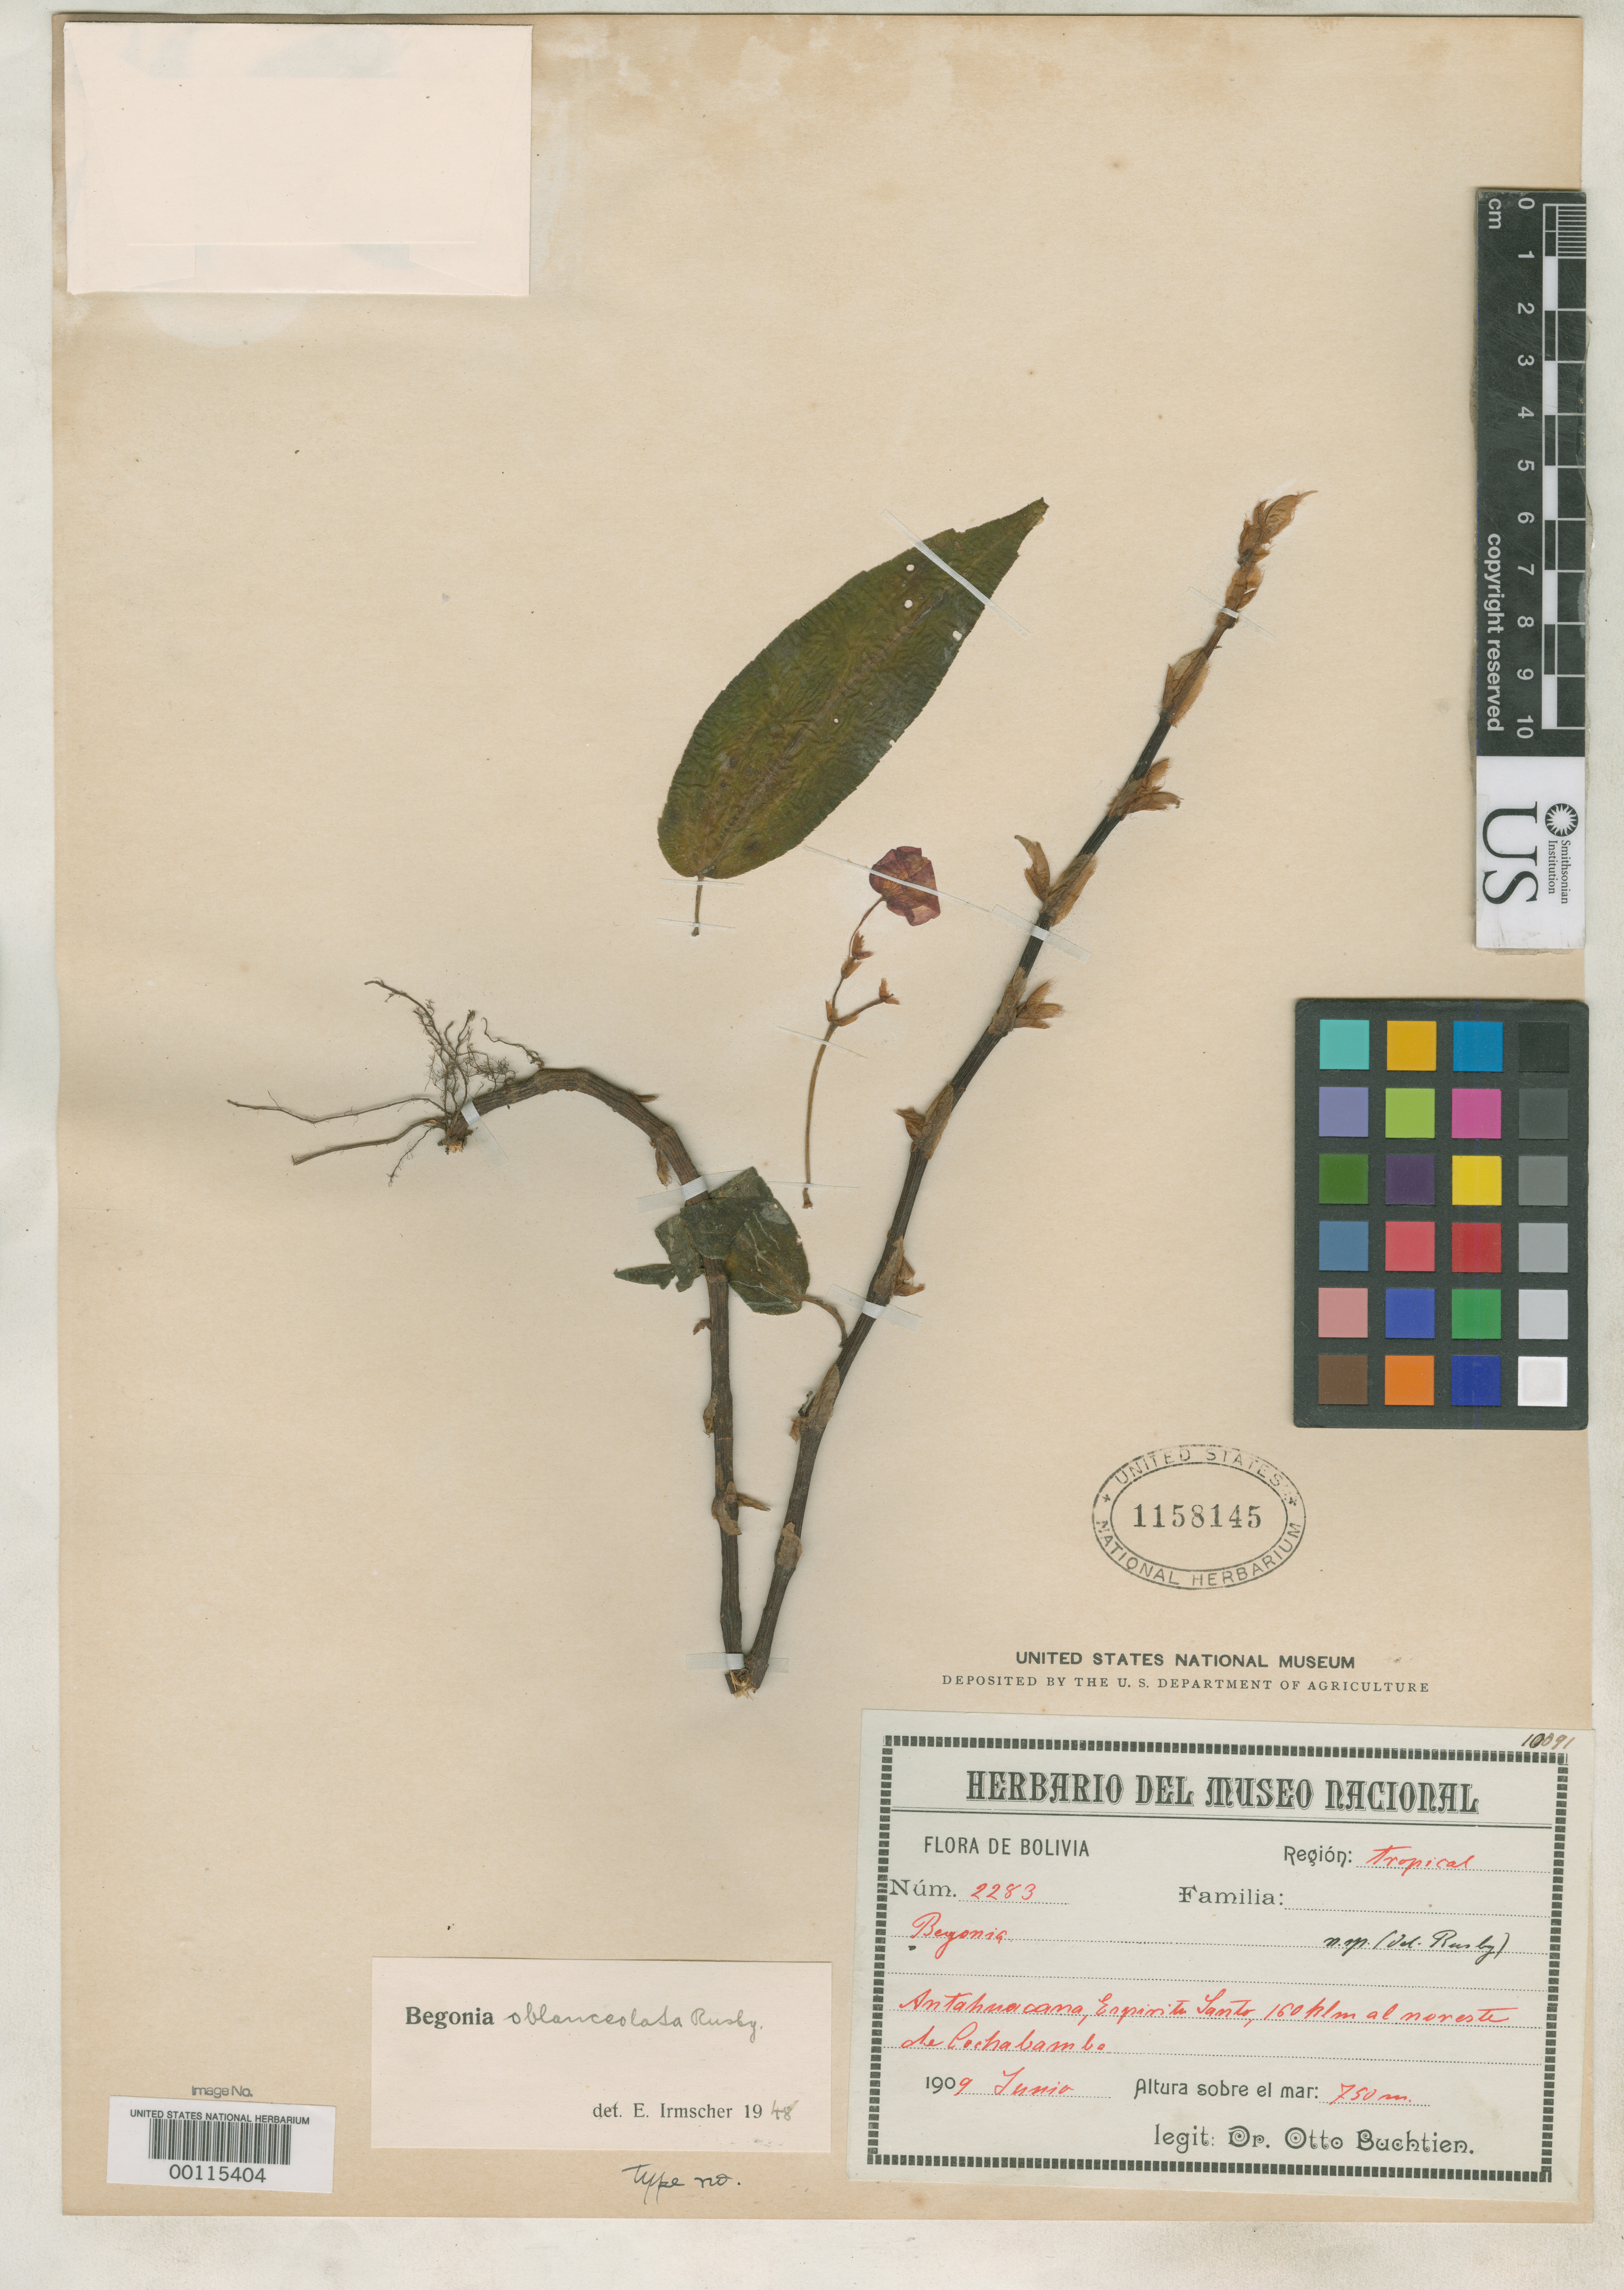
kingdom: Plantae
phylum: Tracheophyta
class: Magnoliopsida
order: Cucurbitales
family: Begoniaceae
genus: Begonia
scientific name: Begonia oblanceolata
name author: Rusby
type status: Isotype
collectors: O. Buchtien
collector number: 2283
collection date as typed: Jun 1909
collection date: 1909-06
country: Bolivia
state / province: Cochabamba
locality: Near Cochabamba.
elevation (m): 750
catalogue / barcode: US 1158145